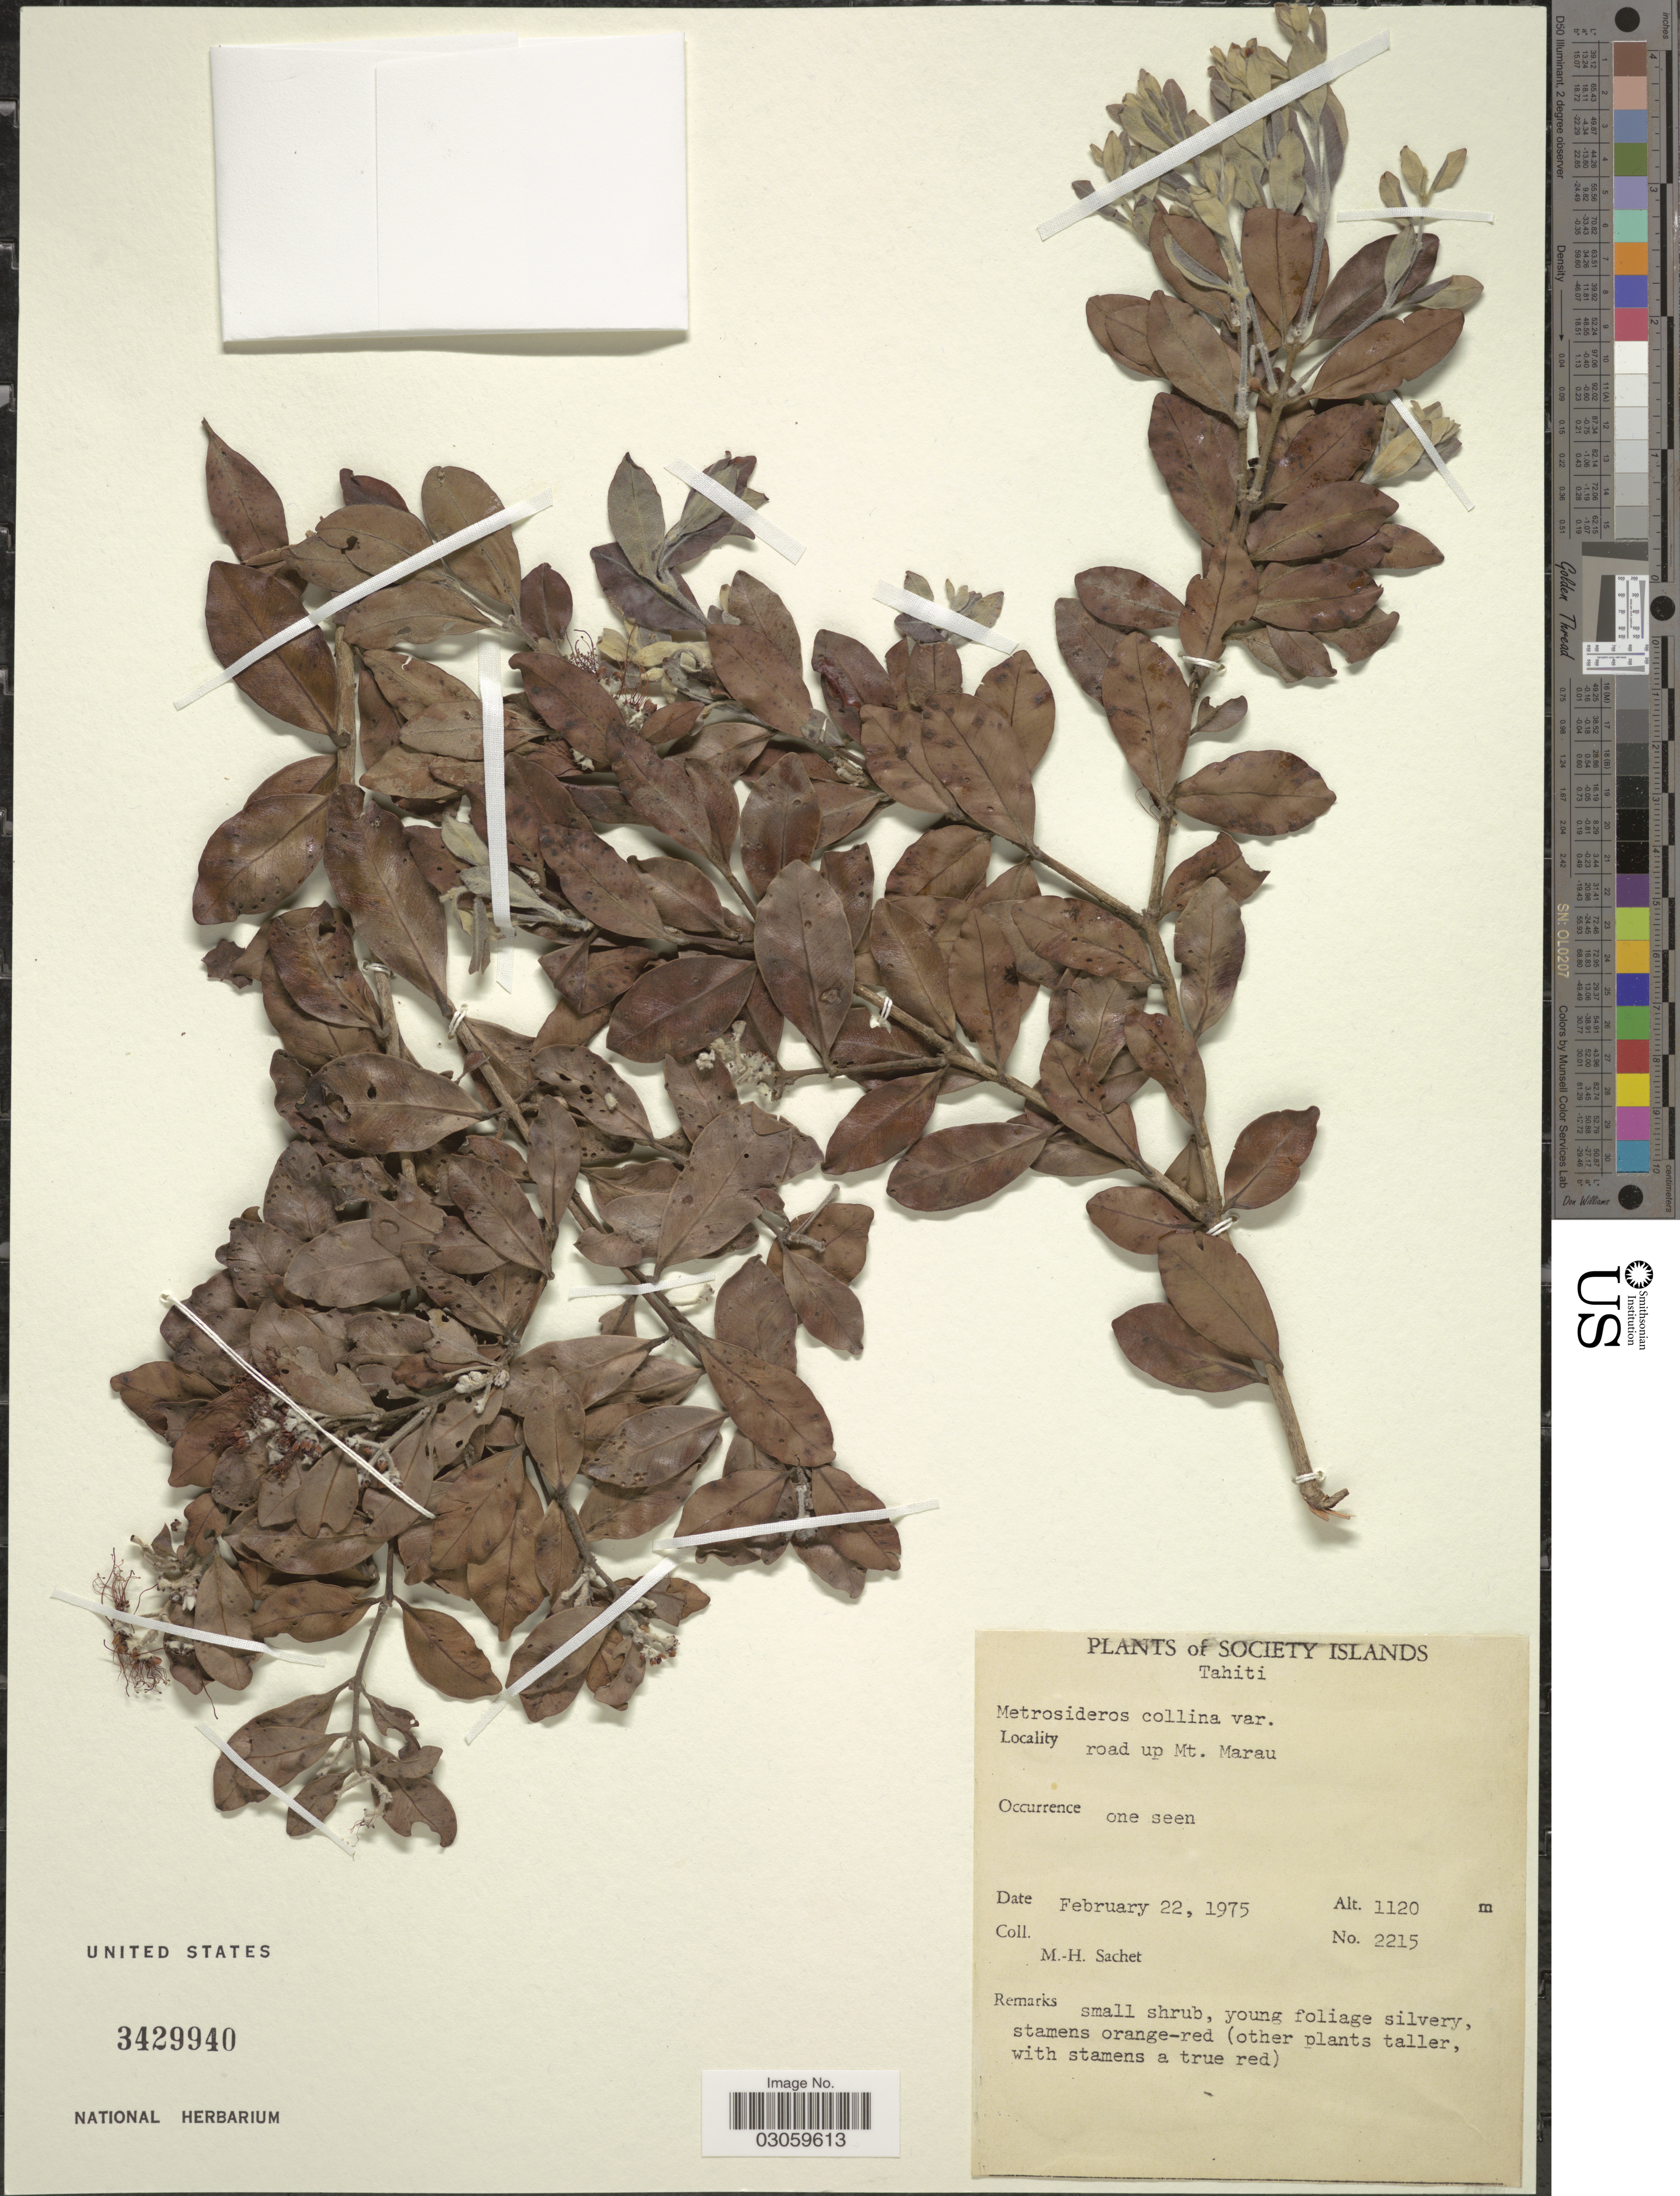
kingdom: Plantae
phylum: Tracheophyta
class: Magnoliopsida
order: Myrtales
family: Myrtaceae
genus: Metrosideros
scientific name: Metrosideros collina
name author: (J.R. Forst. & G. Forst.) A. Gray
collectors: M.-H. Sachet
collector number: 2215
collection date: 1975-02-22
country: French Polynesia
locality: Society Islands. Tahiti. Road up Mt. Marau.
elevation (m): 1120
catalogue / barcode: US 3429940